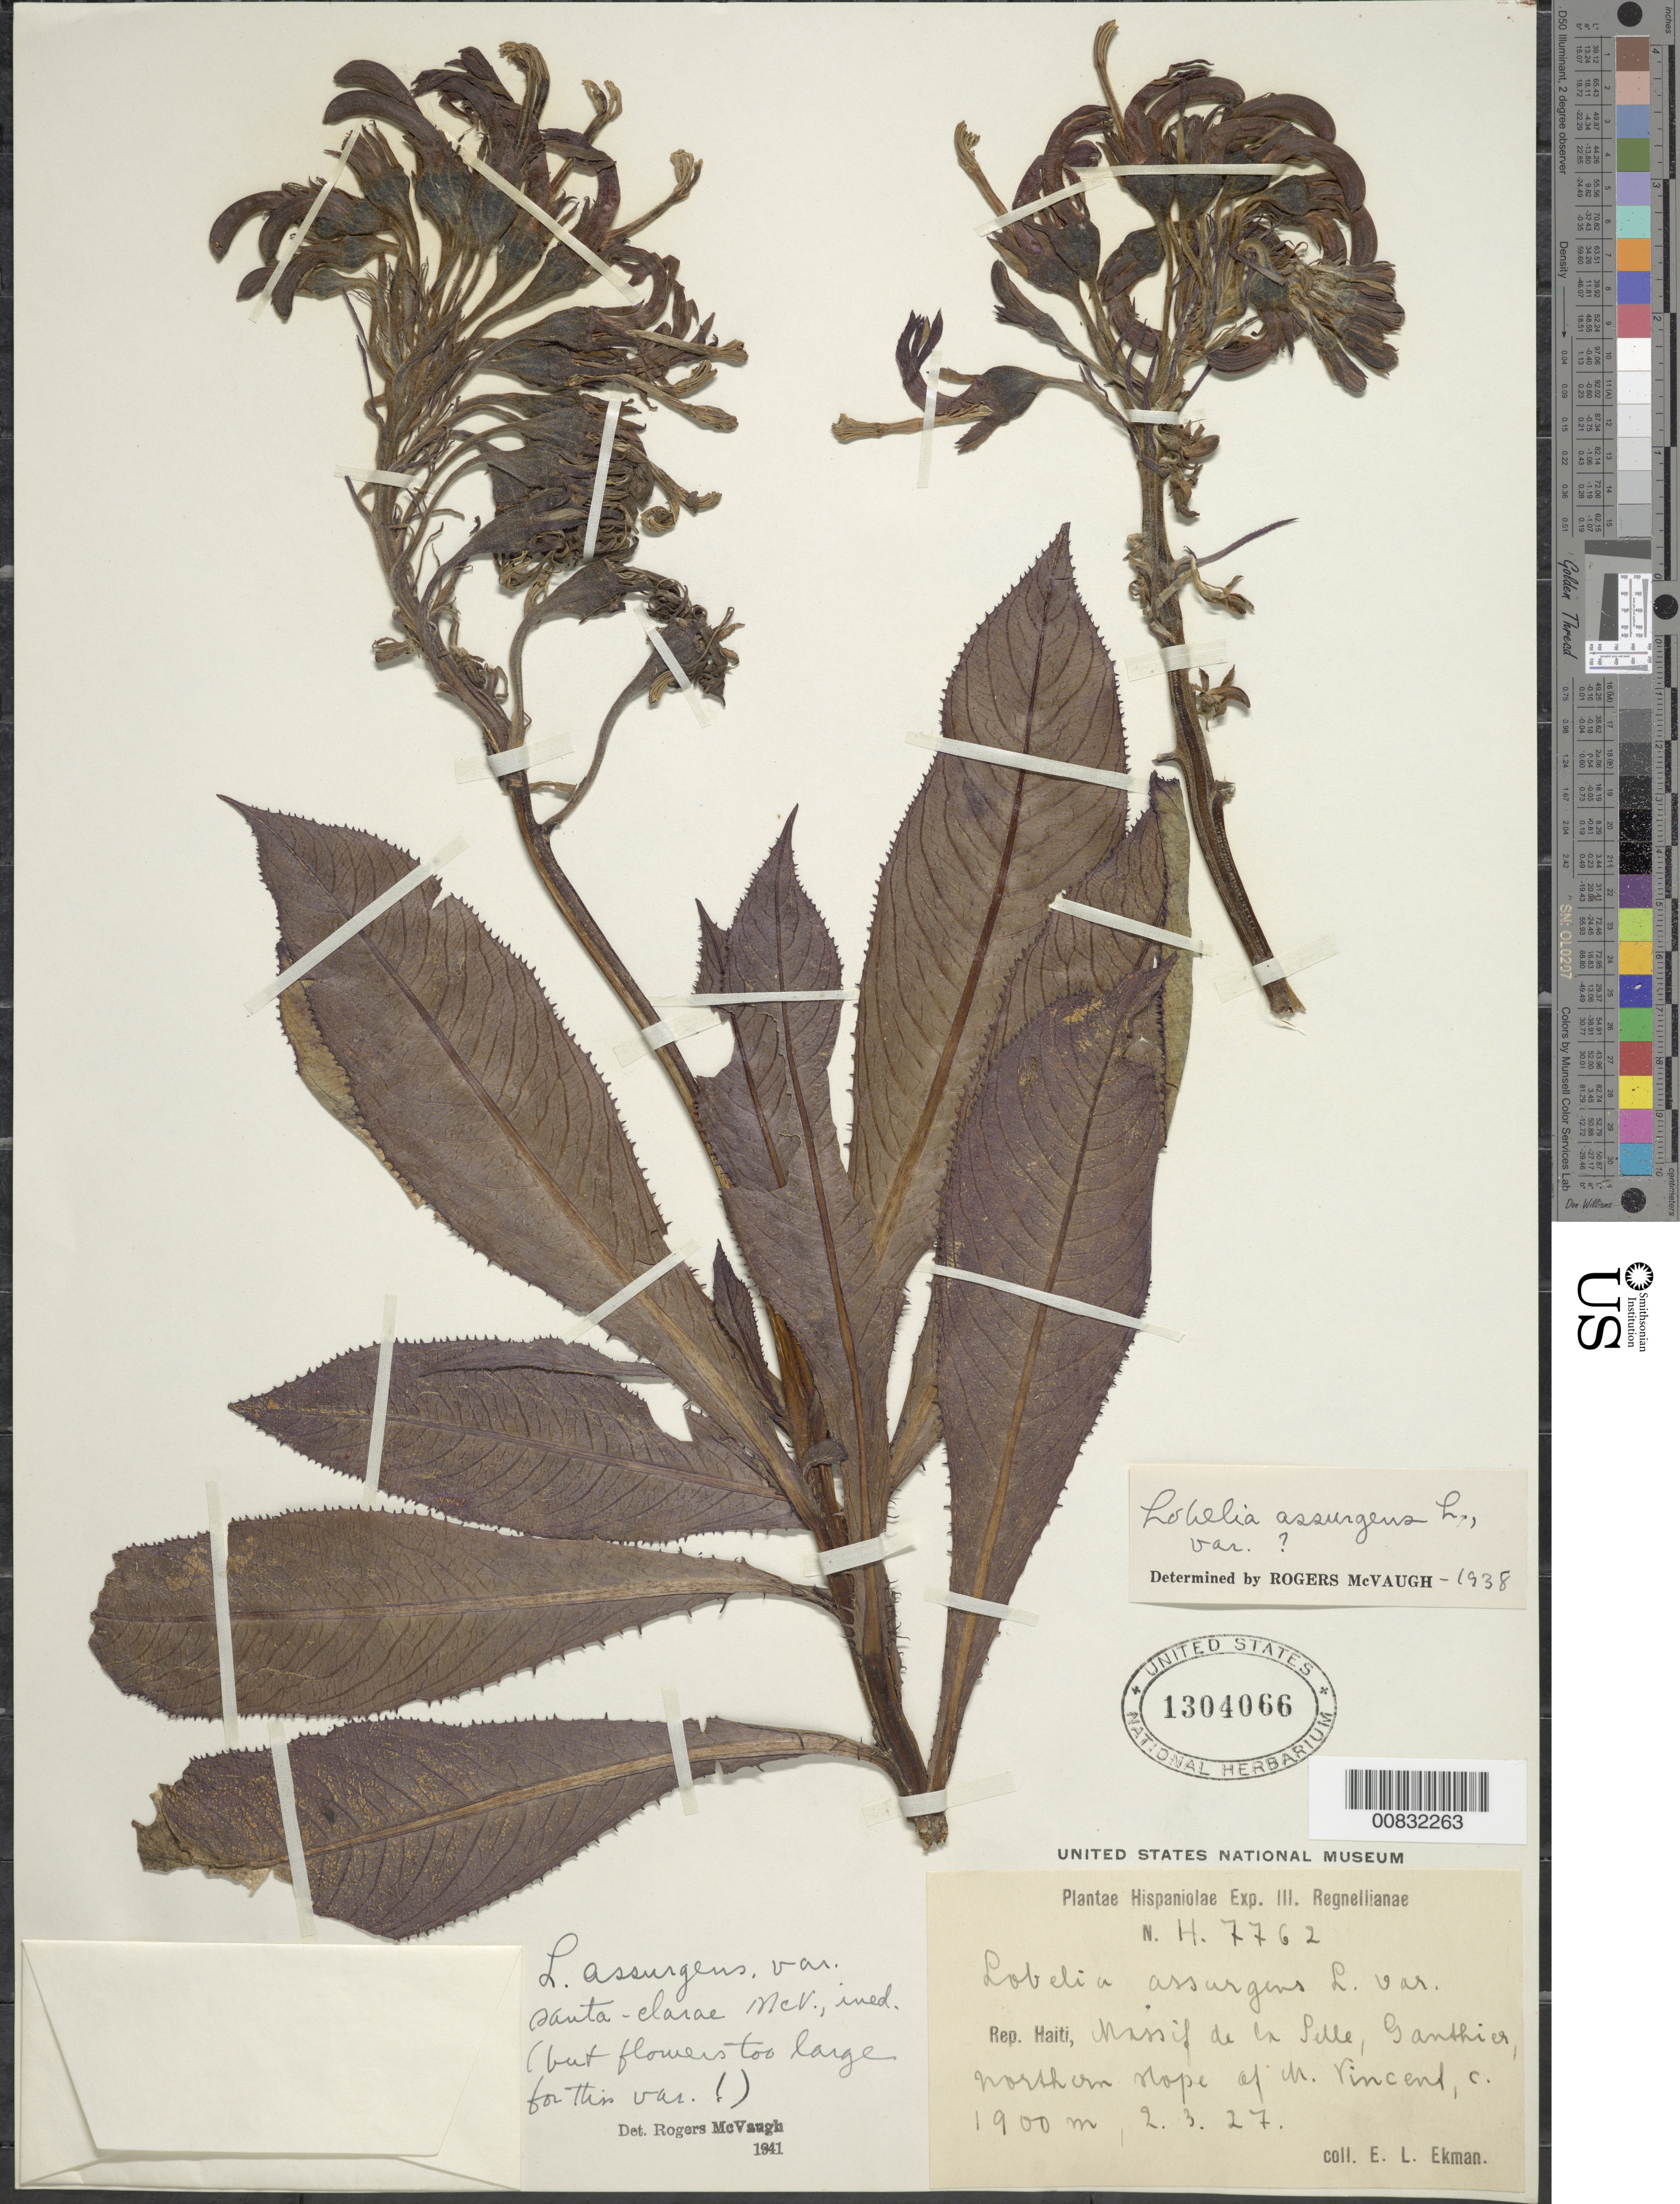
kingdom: Plantae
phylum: Tracheophyta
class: Magnoliopsida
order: Asterales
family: Campanulaceae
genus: Lobelia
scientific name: Lobelia assurgens var. santa-clarae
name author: McVaugh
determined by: McVaugh, R.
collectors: E. L. Ekman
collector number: H 7762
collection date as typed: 02 Mar 1927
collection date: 1927-03-02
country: Haiti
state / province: Ouest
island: Hispaniola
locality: Massif de la Selle, Ganthier, northern slope of M. Vincent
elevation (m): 1900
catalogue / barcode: US 1304066